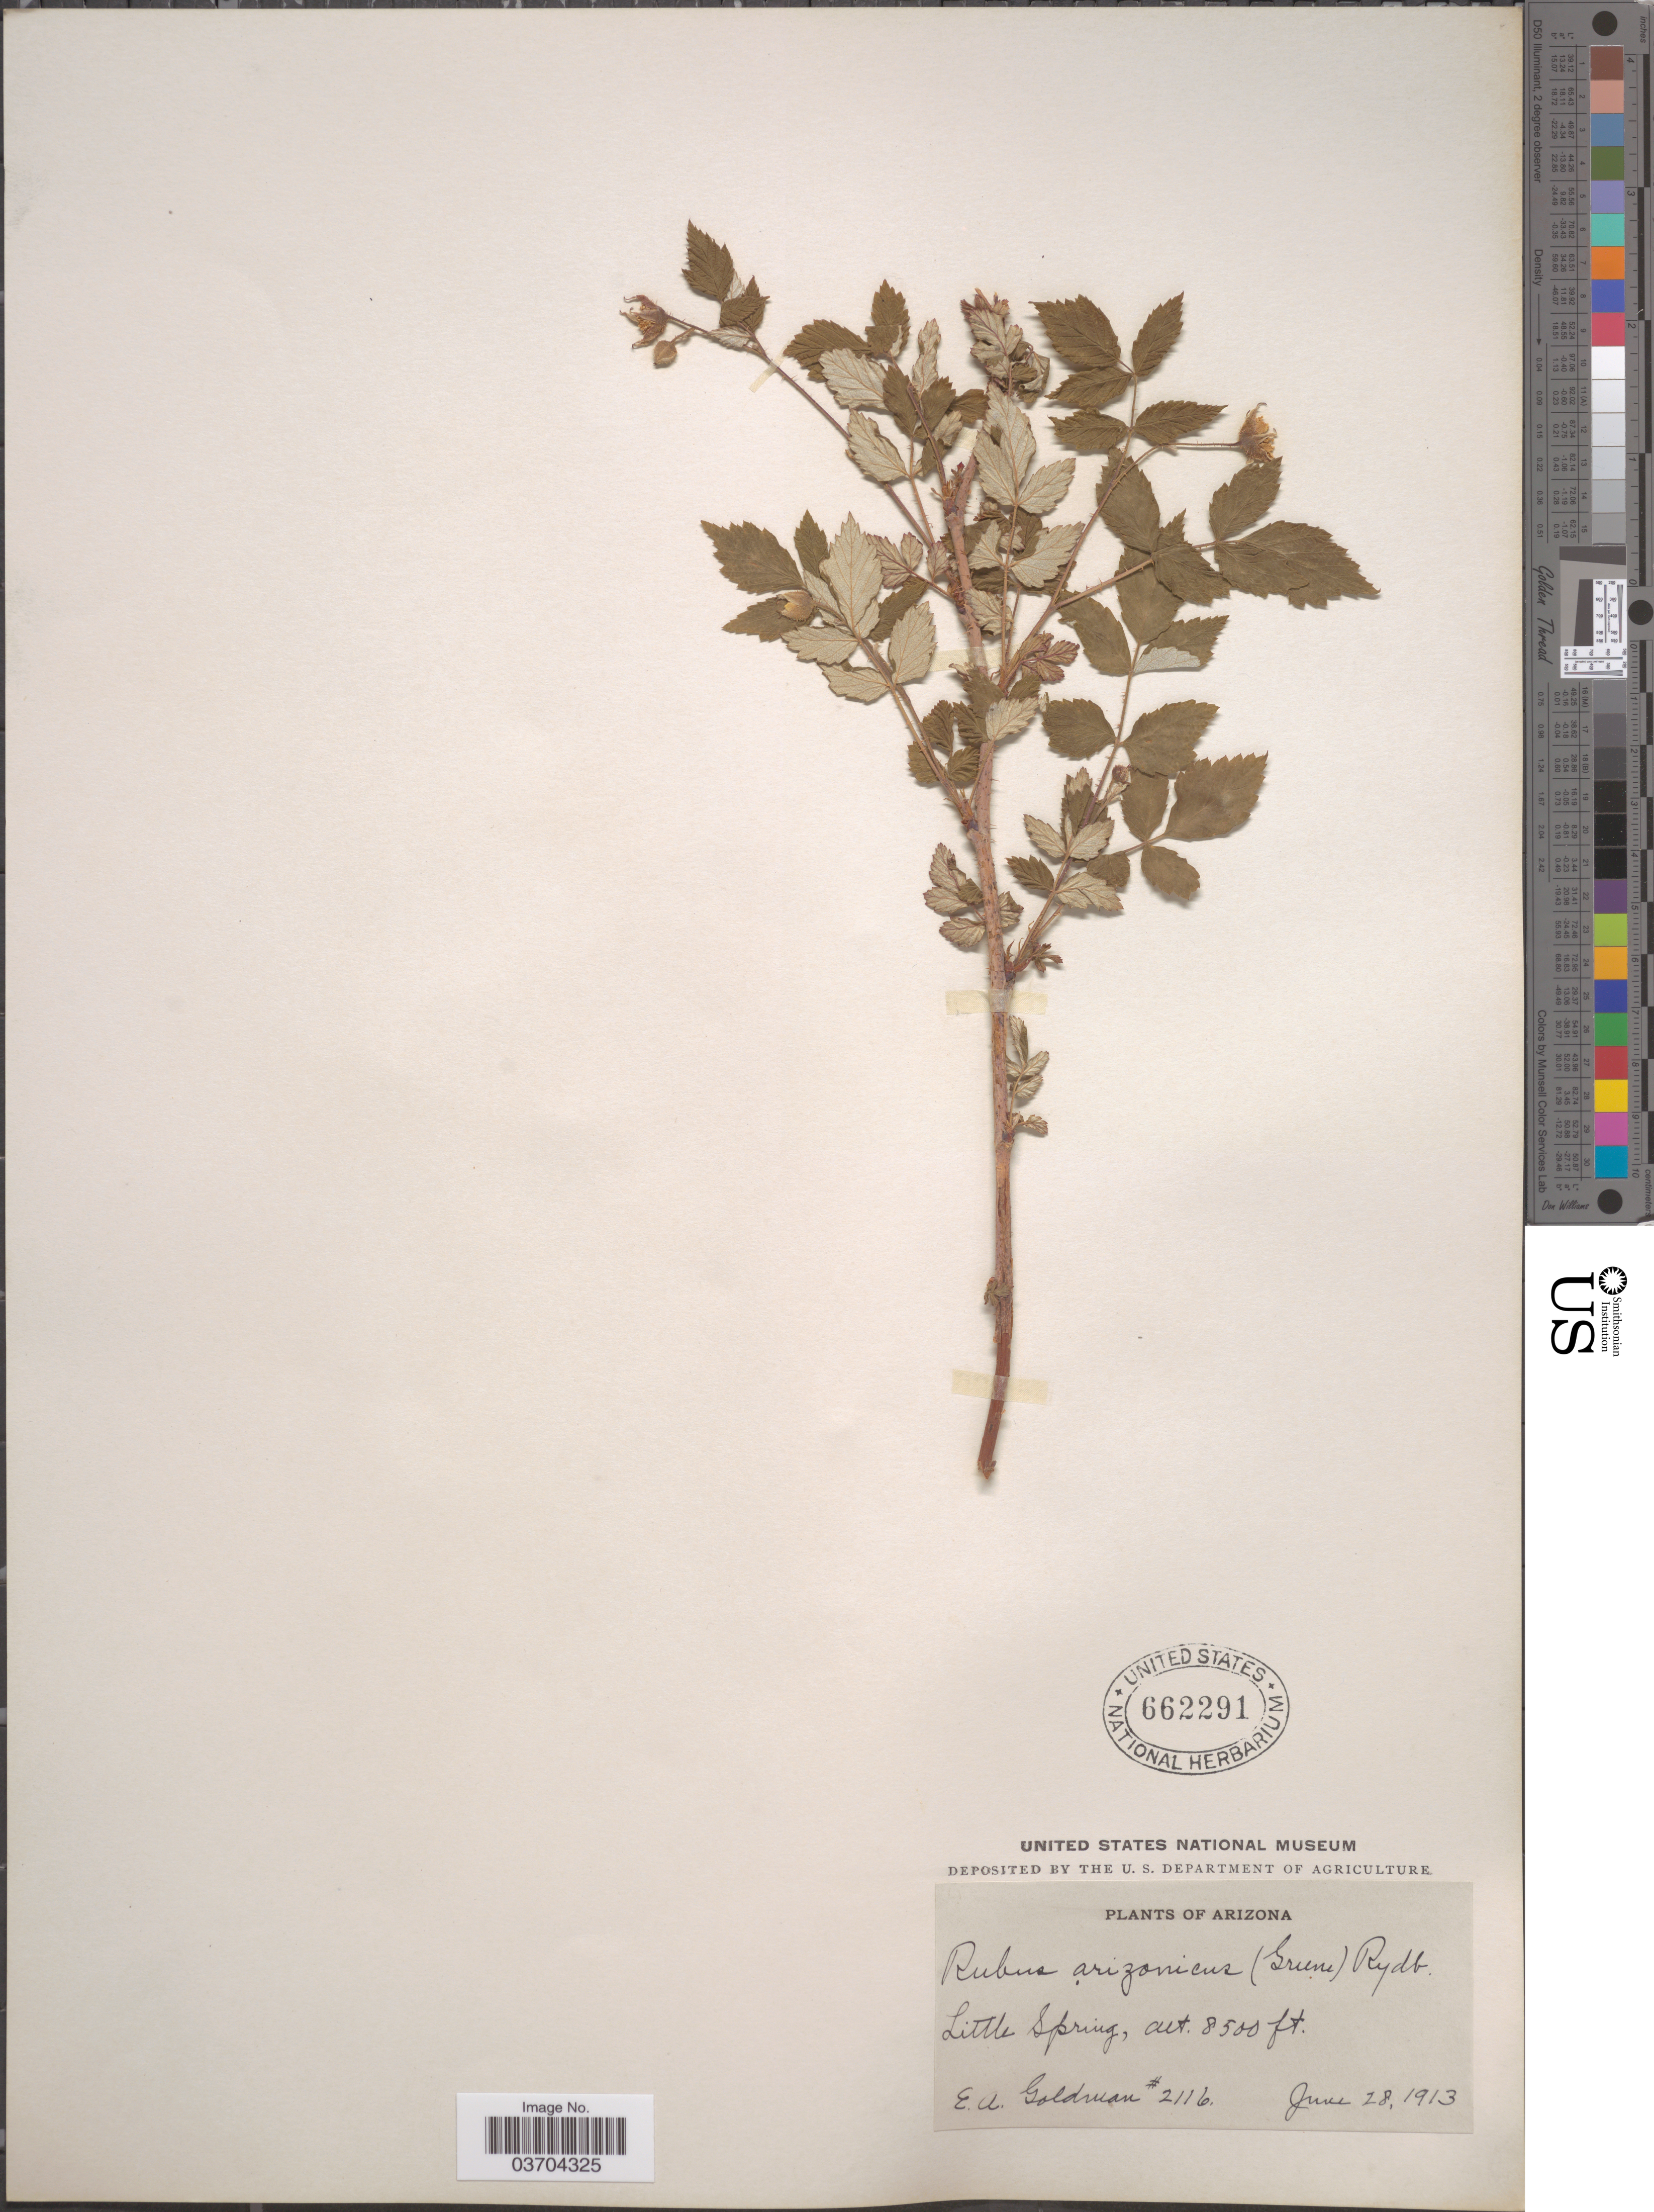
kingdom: Plantae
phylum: Tracheophyta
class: Magnoliopsida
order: Rosales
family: Rosaceae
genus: Rubus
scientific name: Rubus arizonicus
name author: (Greene) Rydb.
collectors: E. A. Goldman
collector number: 2116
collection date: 1913-06-28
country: United States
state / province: Arizona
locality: Little Springs.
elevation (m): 2591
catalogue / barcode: US 662291